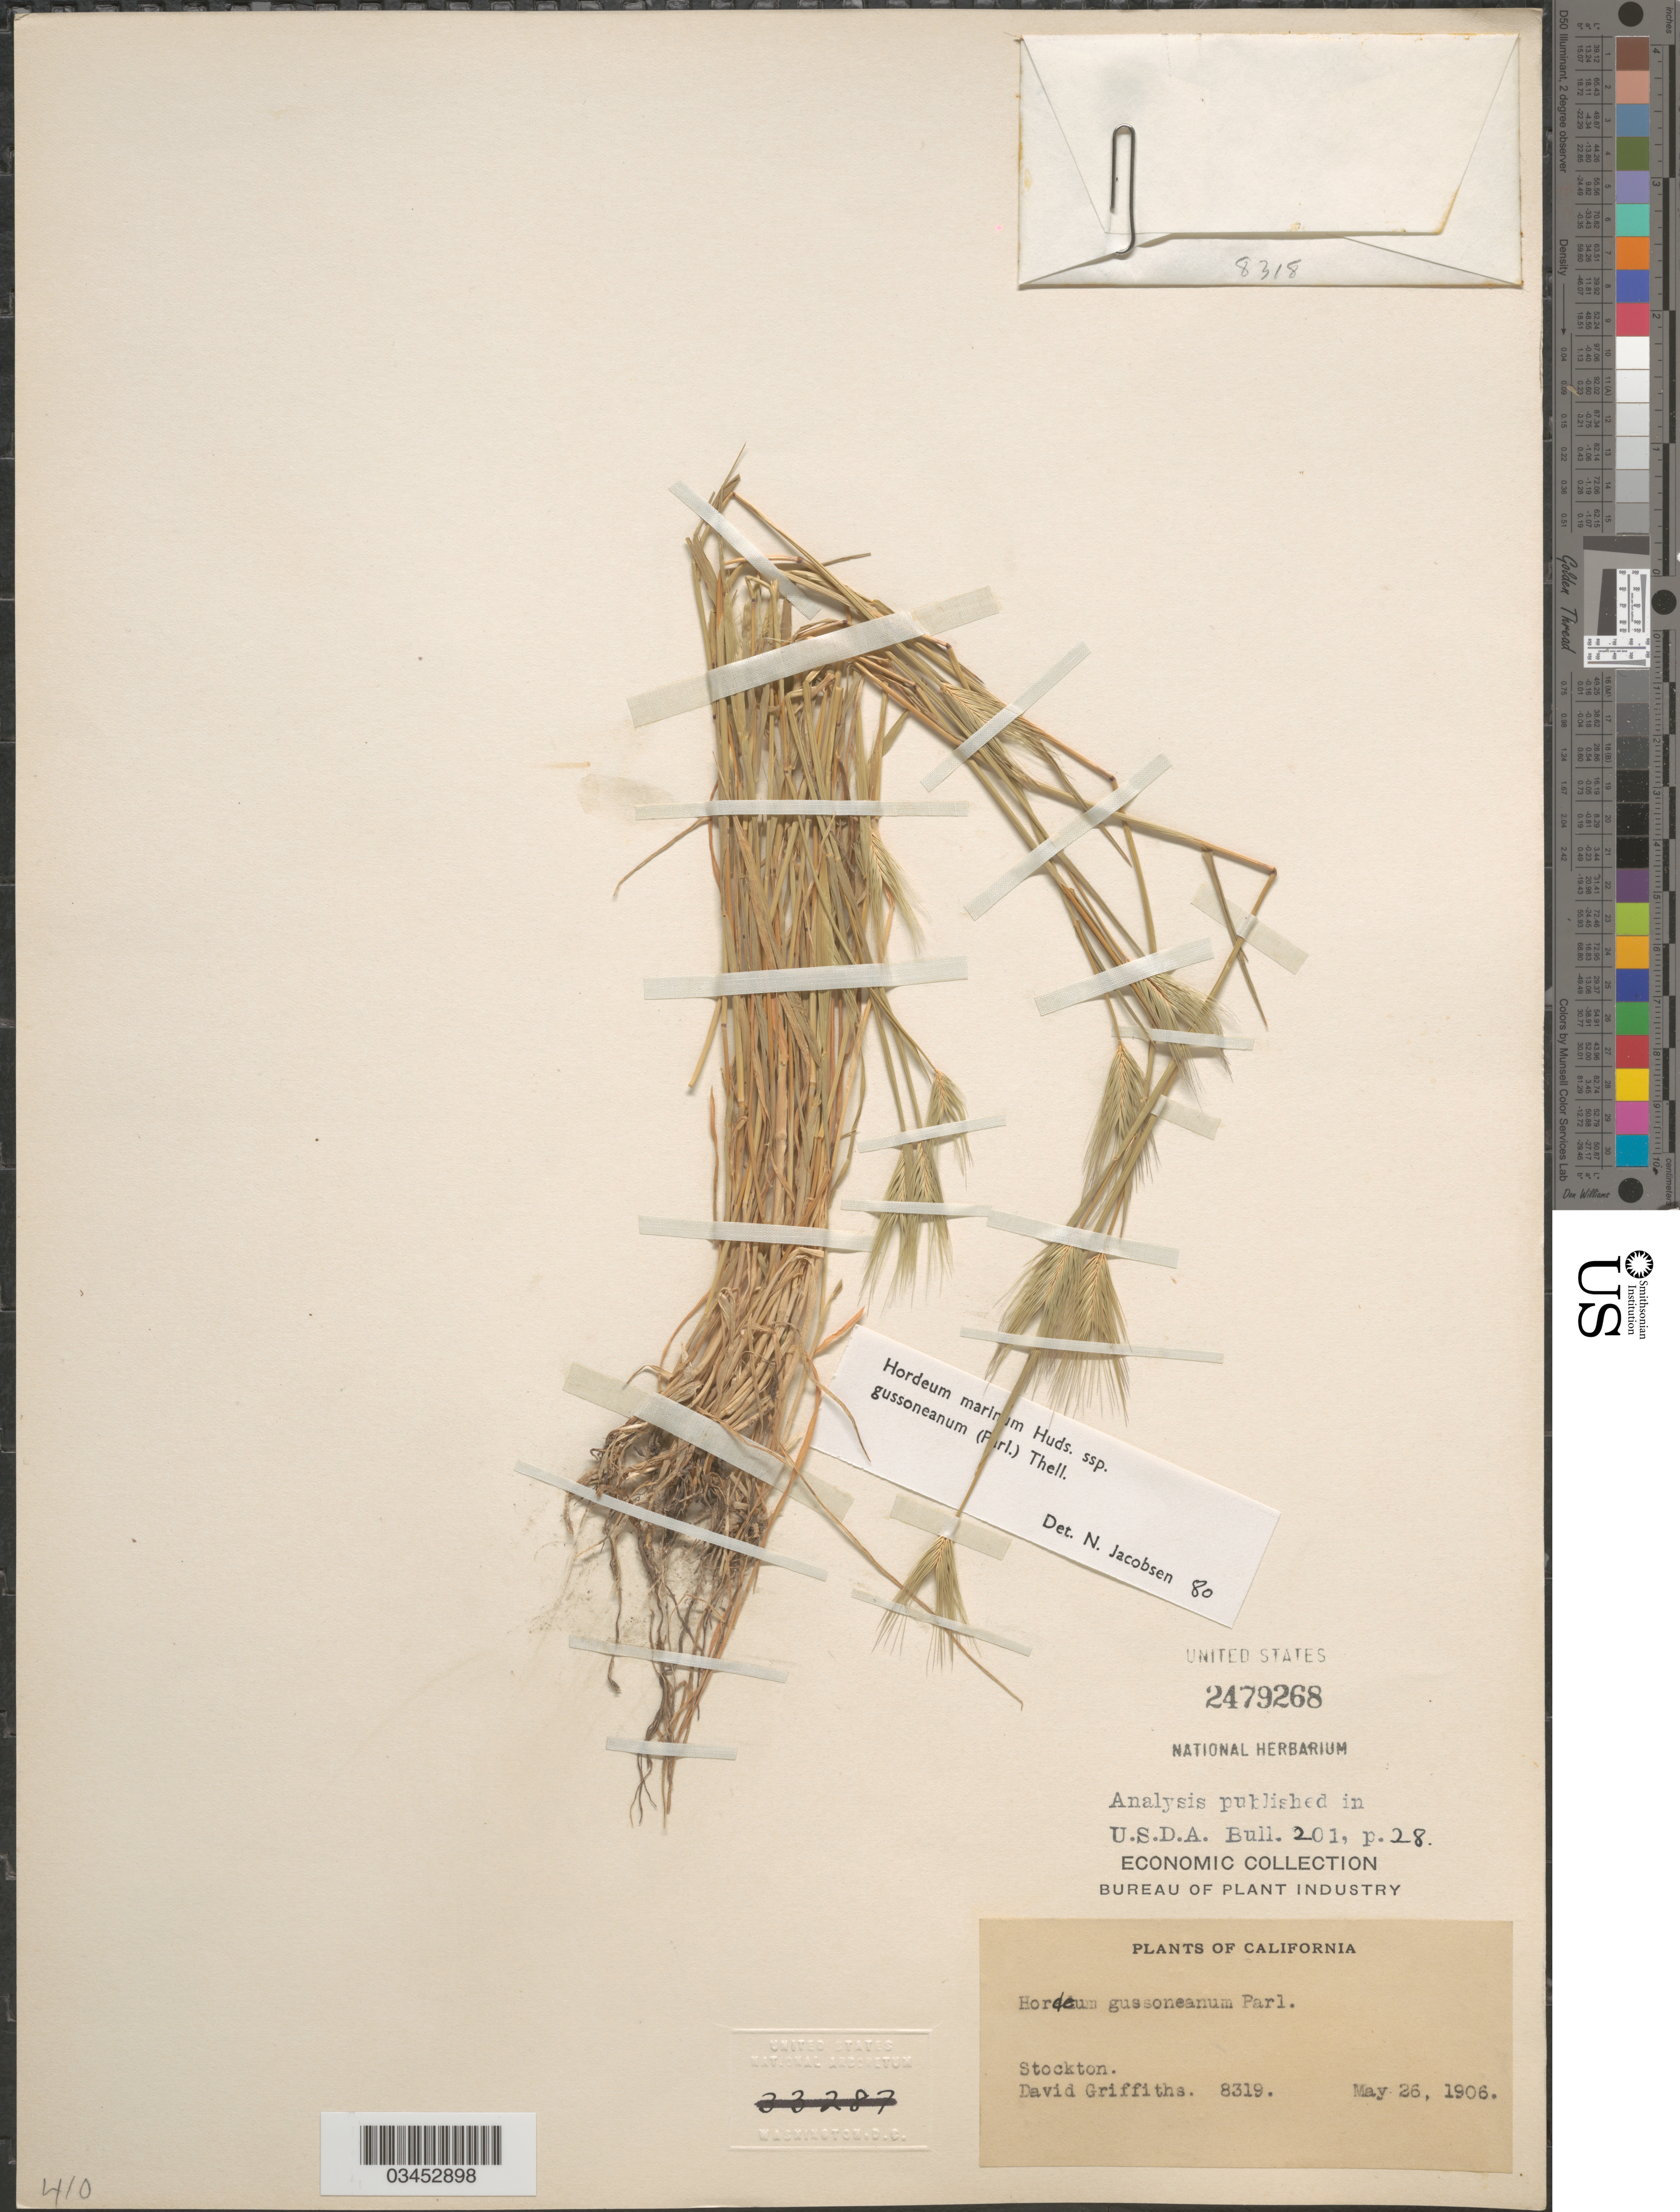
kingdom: Plantae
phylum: Tracheophyta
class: Liliopsida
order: Poales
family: Poaceae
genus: Hordeum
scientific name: Hordeum marinum subsp. gussoneanum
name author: (Parl.) Thell.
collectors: D. Griffiths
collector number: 8319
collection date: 1906-05-26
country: United States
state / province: California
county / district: San Joaquin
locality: Stockton.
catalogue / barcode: US 2479268